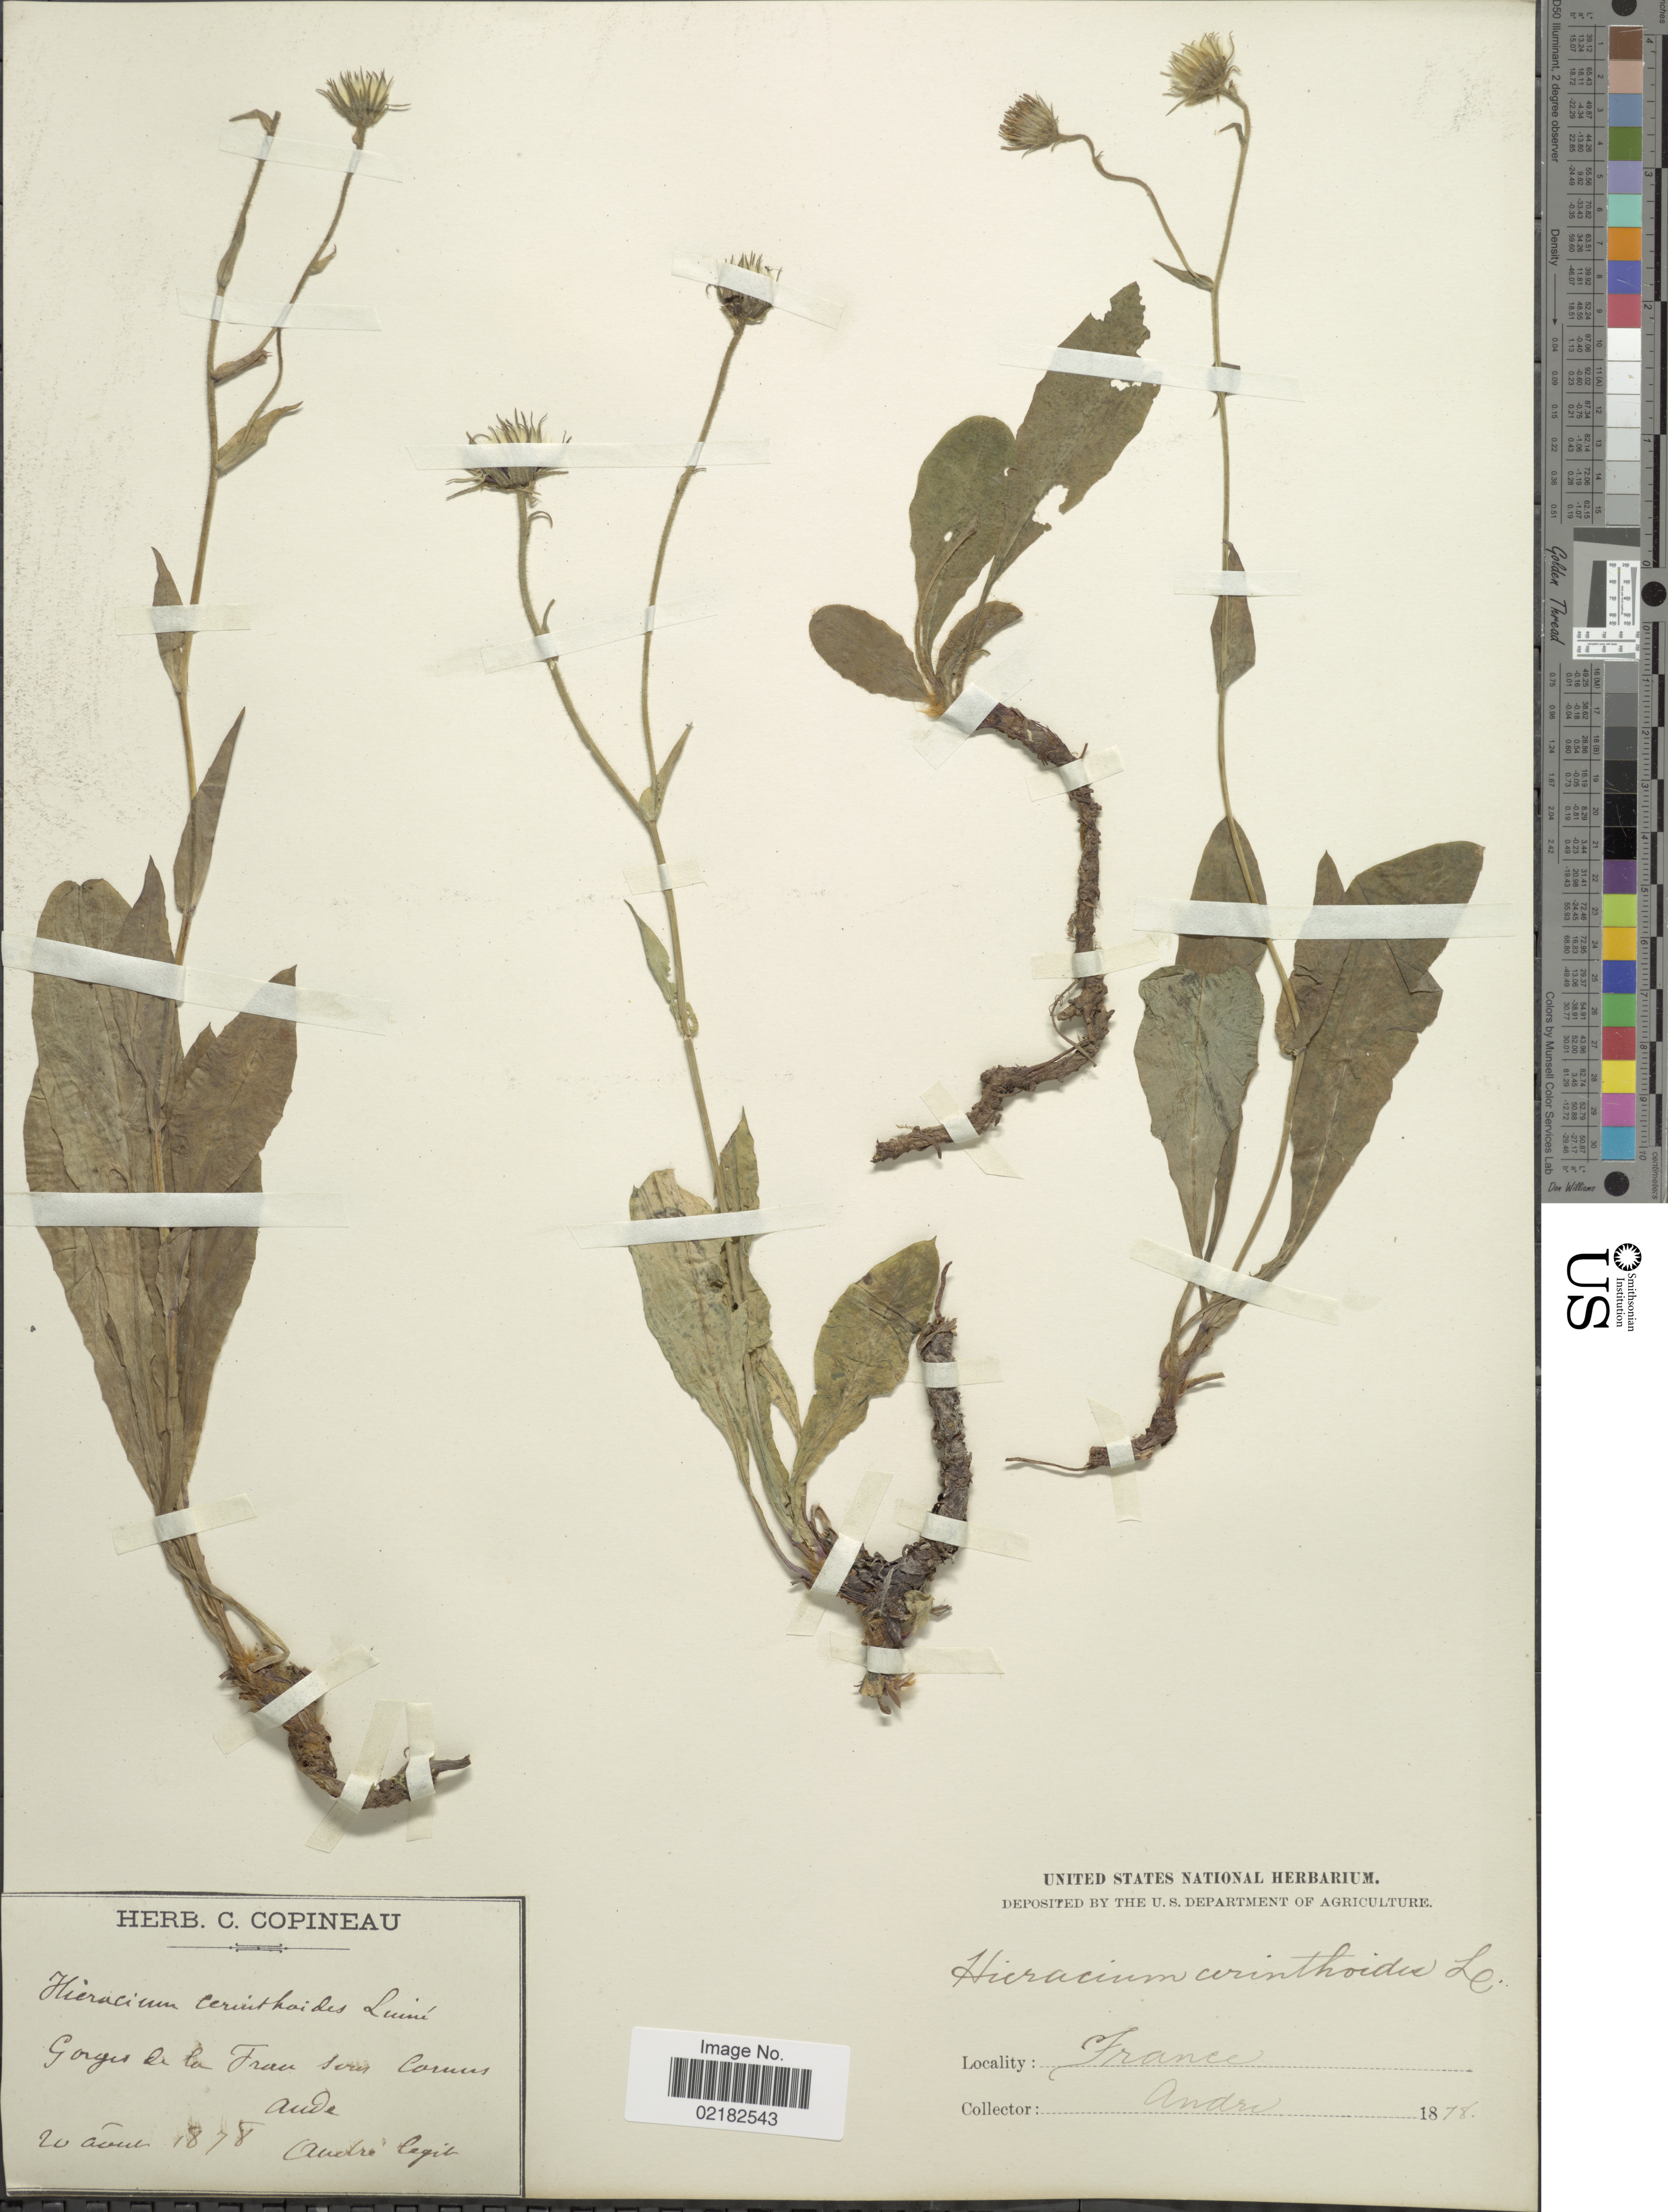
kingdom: Plantae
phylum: Tracheophyta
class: Magnoliopsida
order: Asterales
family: Asteraceae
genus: Hieracium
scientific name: Hieracium cerinthoides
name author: L.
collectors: André, --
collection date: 1878-08-20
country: France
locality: Gorges de la Fran sous Cornus [interpreted]